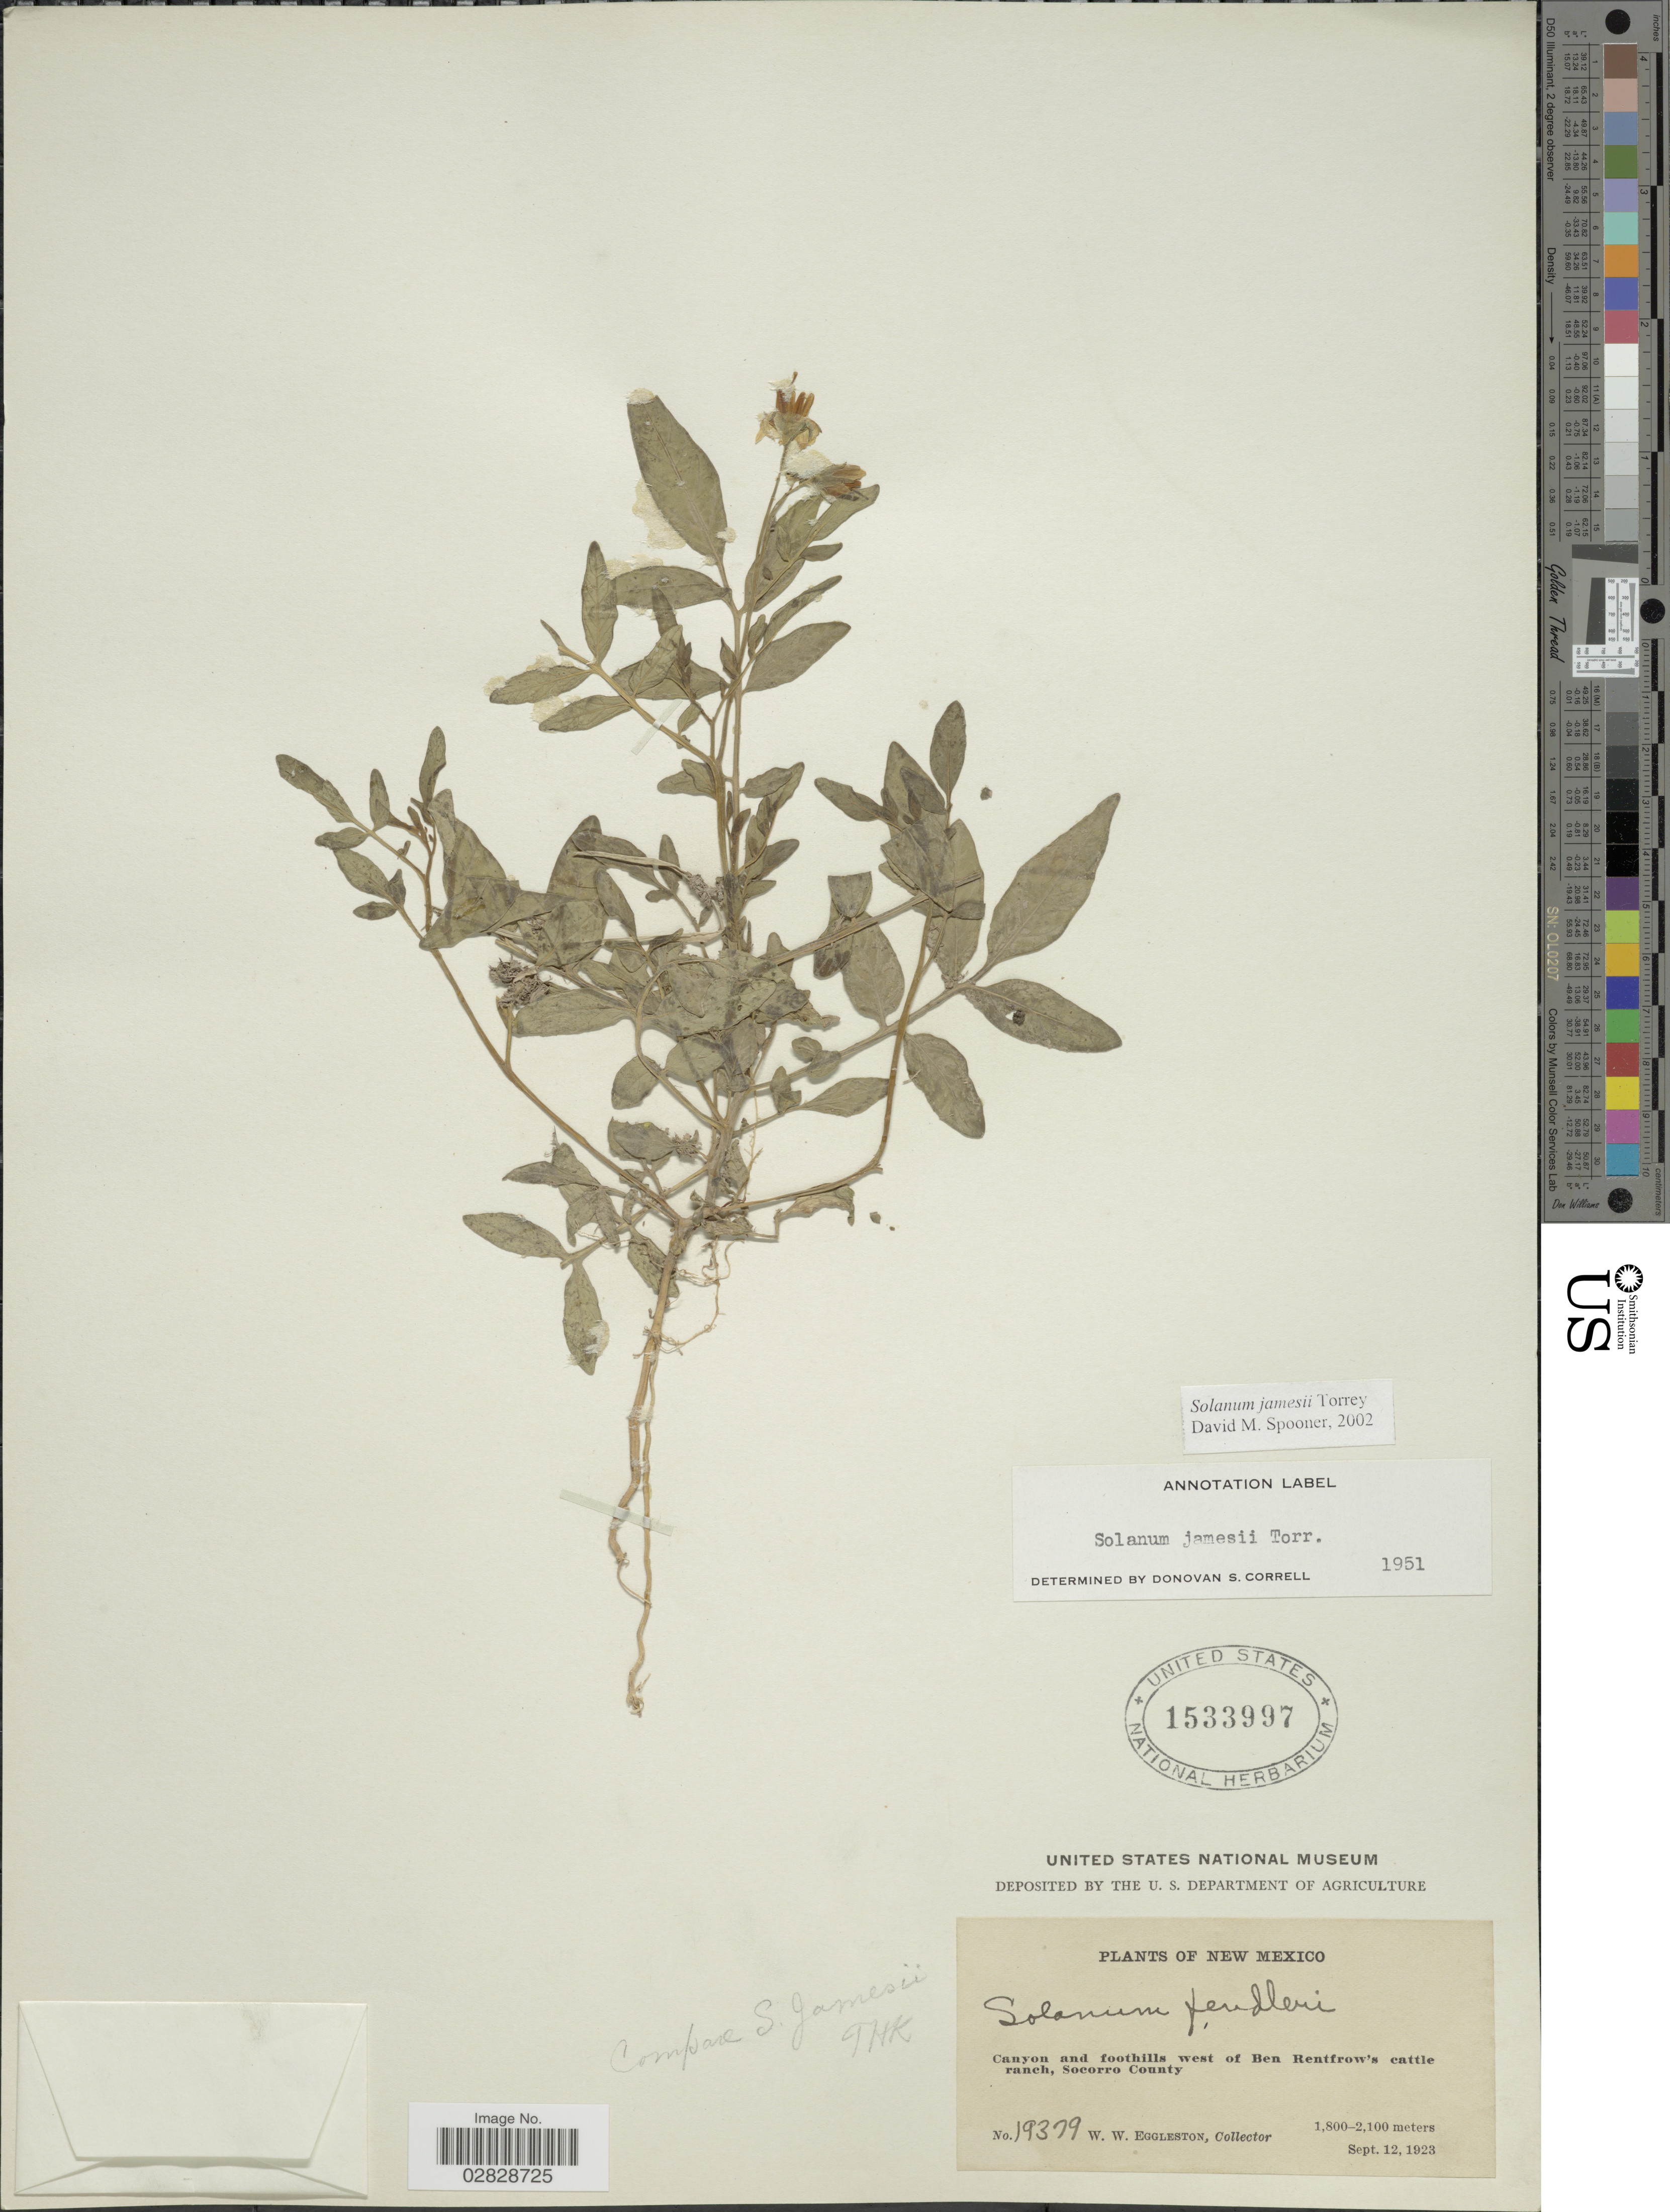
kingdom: Plantae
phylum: Tracheophyta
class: Magnoliopsida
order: Solanales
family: Solanaceae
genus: Solanum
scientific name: Solanum jamesii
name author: Torr.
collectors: W. W. Eggleston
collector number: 19379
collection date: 1923-09-12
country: United States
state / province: New Mexico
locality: Canyon and foothills west of Ben Rentfrow's cattle ranch, Socorro County.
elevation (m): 1800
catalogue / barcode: US 1533997